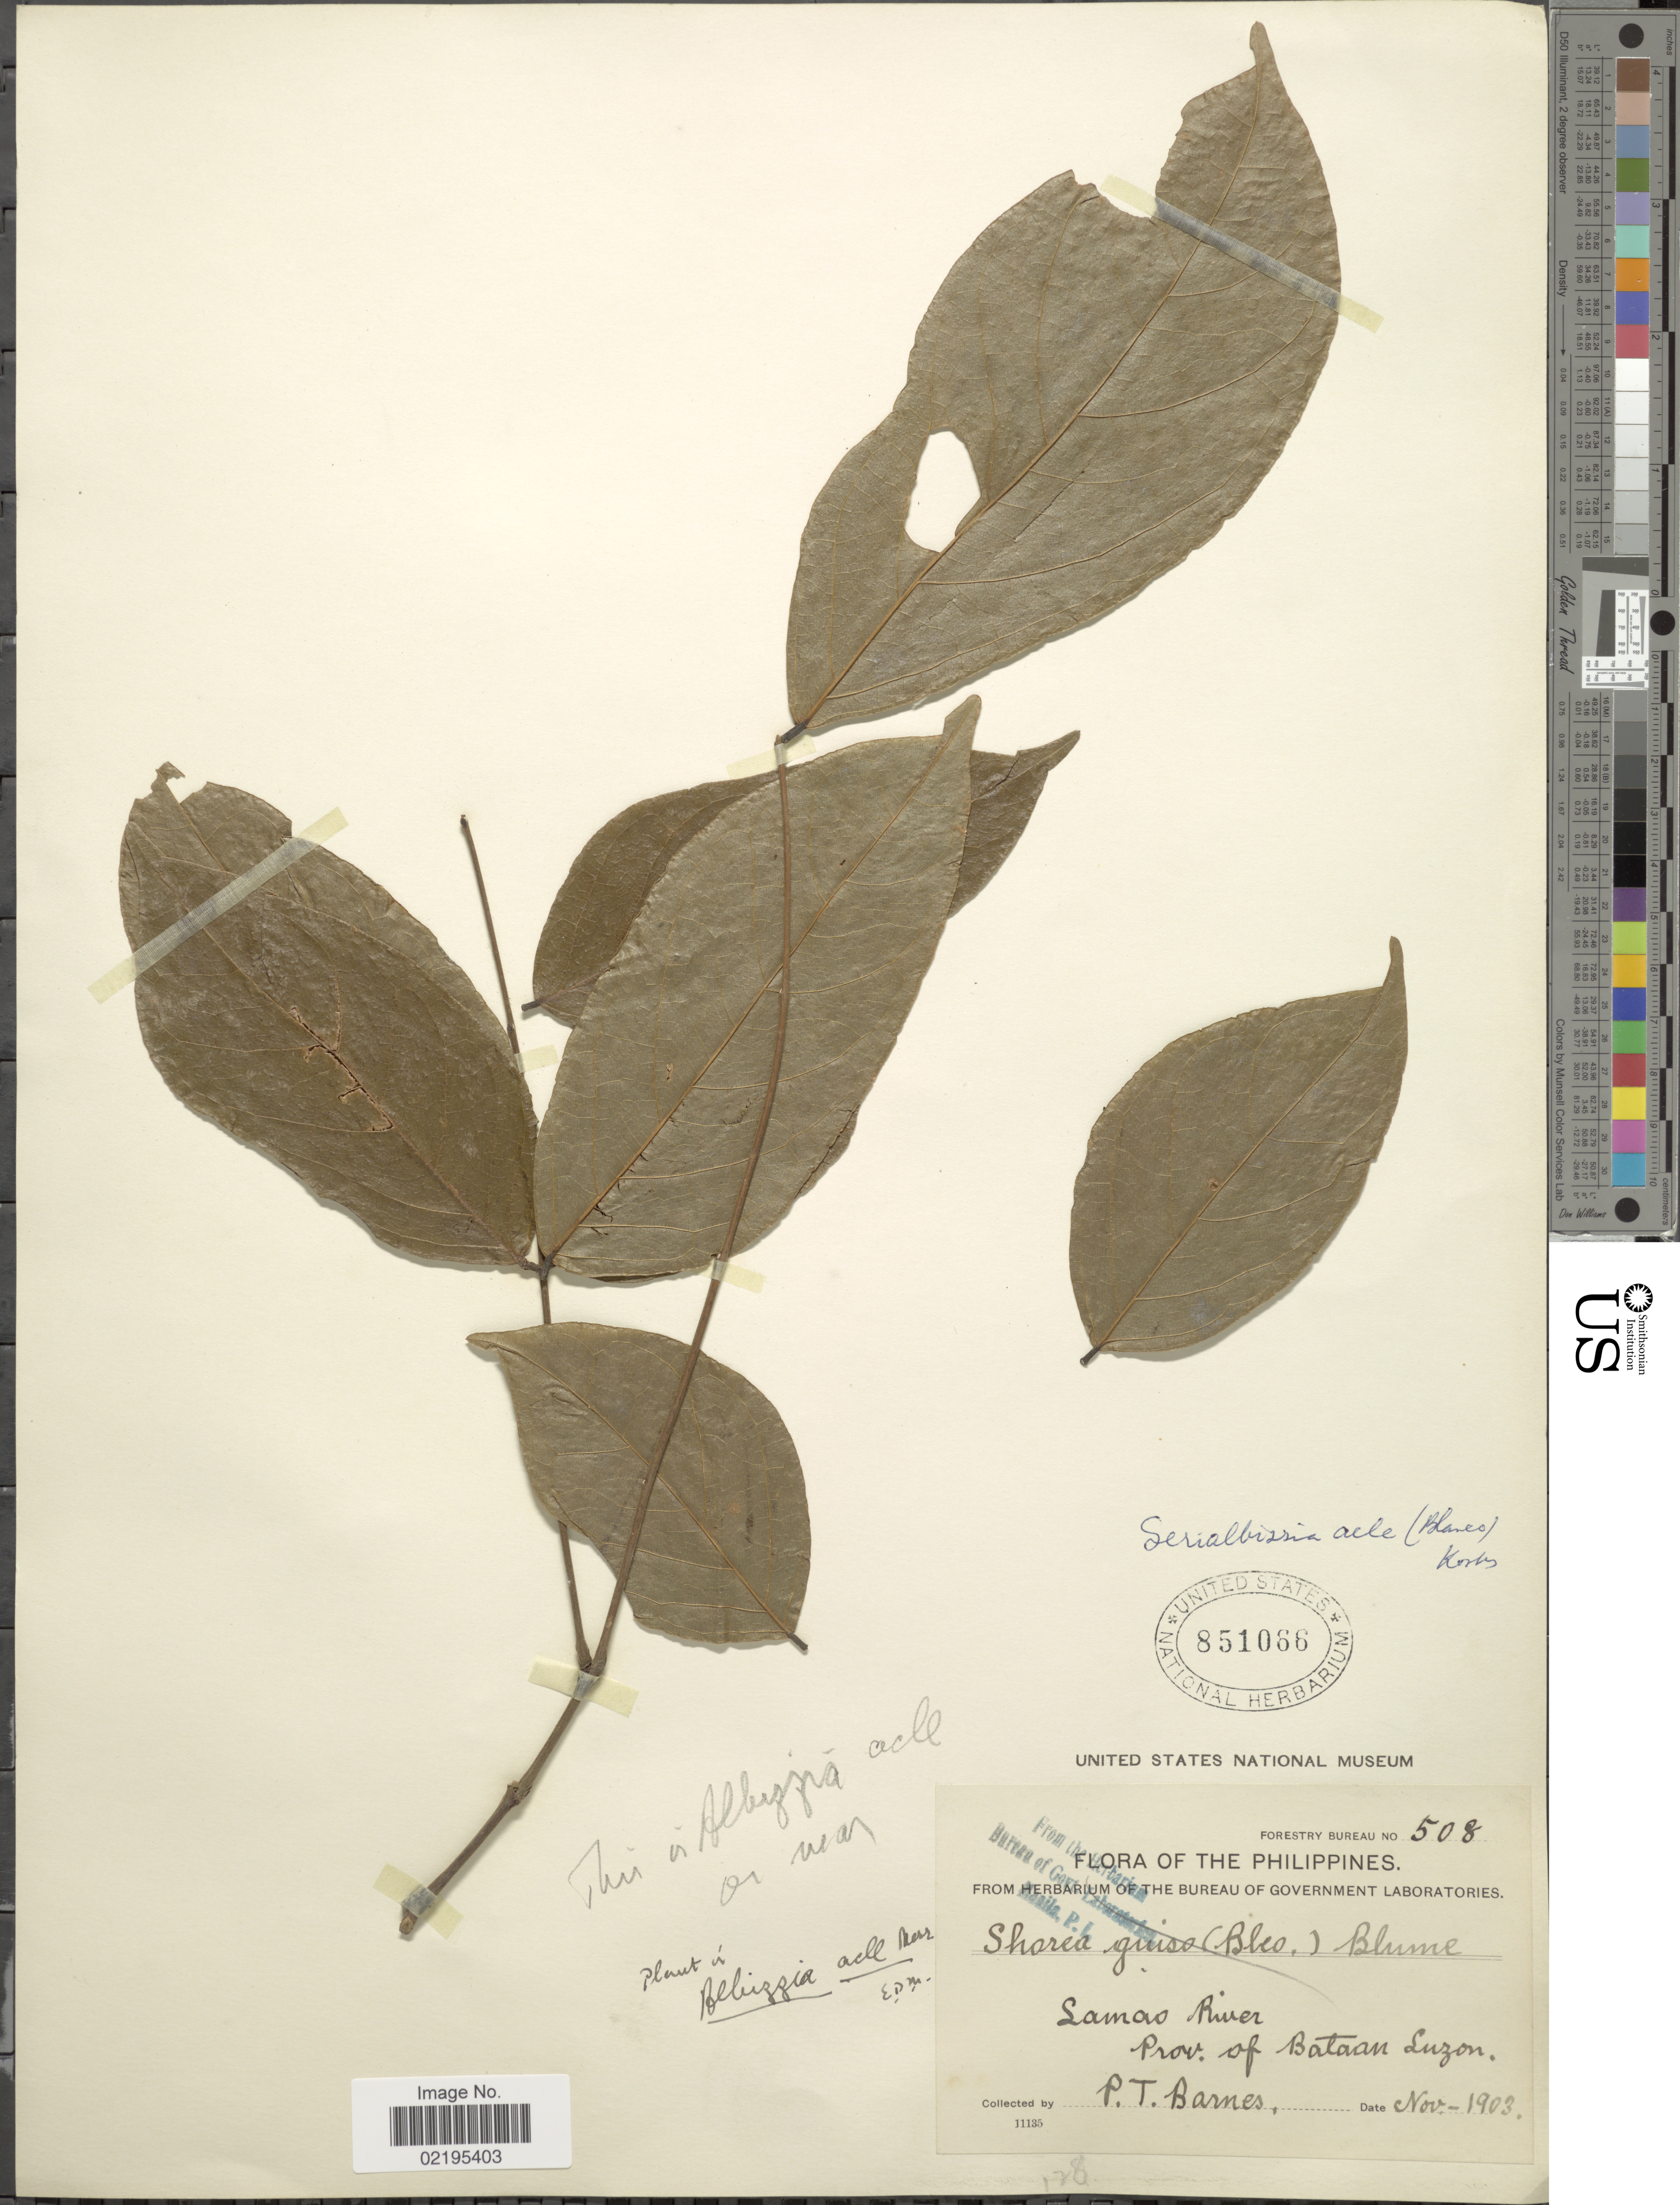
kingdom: Plantae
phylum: Tracheophyta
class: Magnoliopsida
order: Fabales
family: Fabaceae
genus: Albizia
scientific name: Albizia acle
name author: (Blanco) Merr.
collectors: P. Barnes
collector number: Forestry Bureau 508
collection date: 1903-11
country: Philippines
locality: Lamao River, Prov. of Bataan Luzon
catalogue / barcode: US 851066